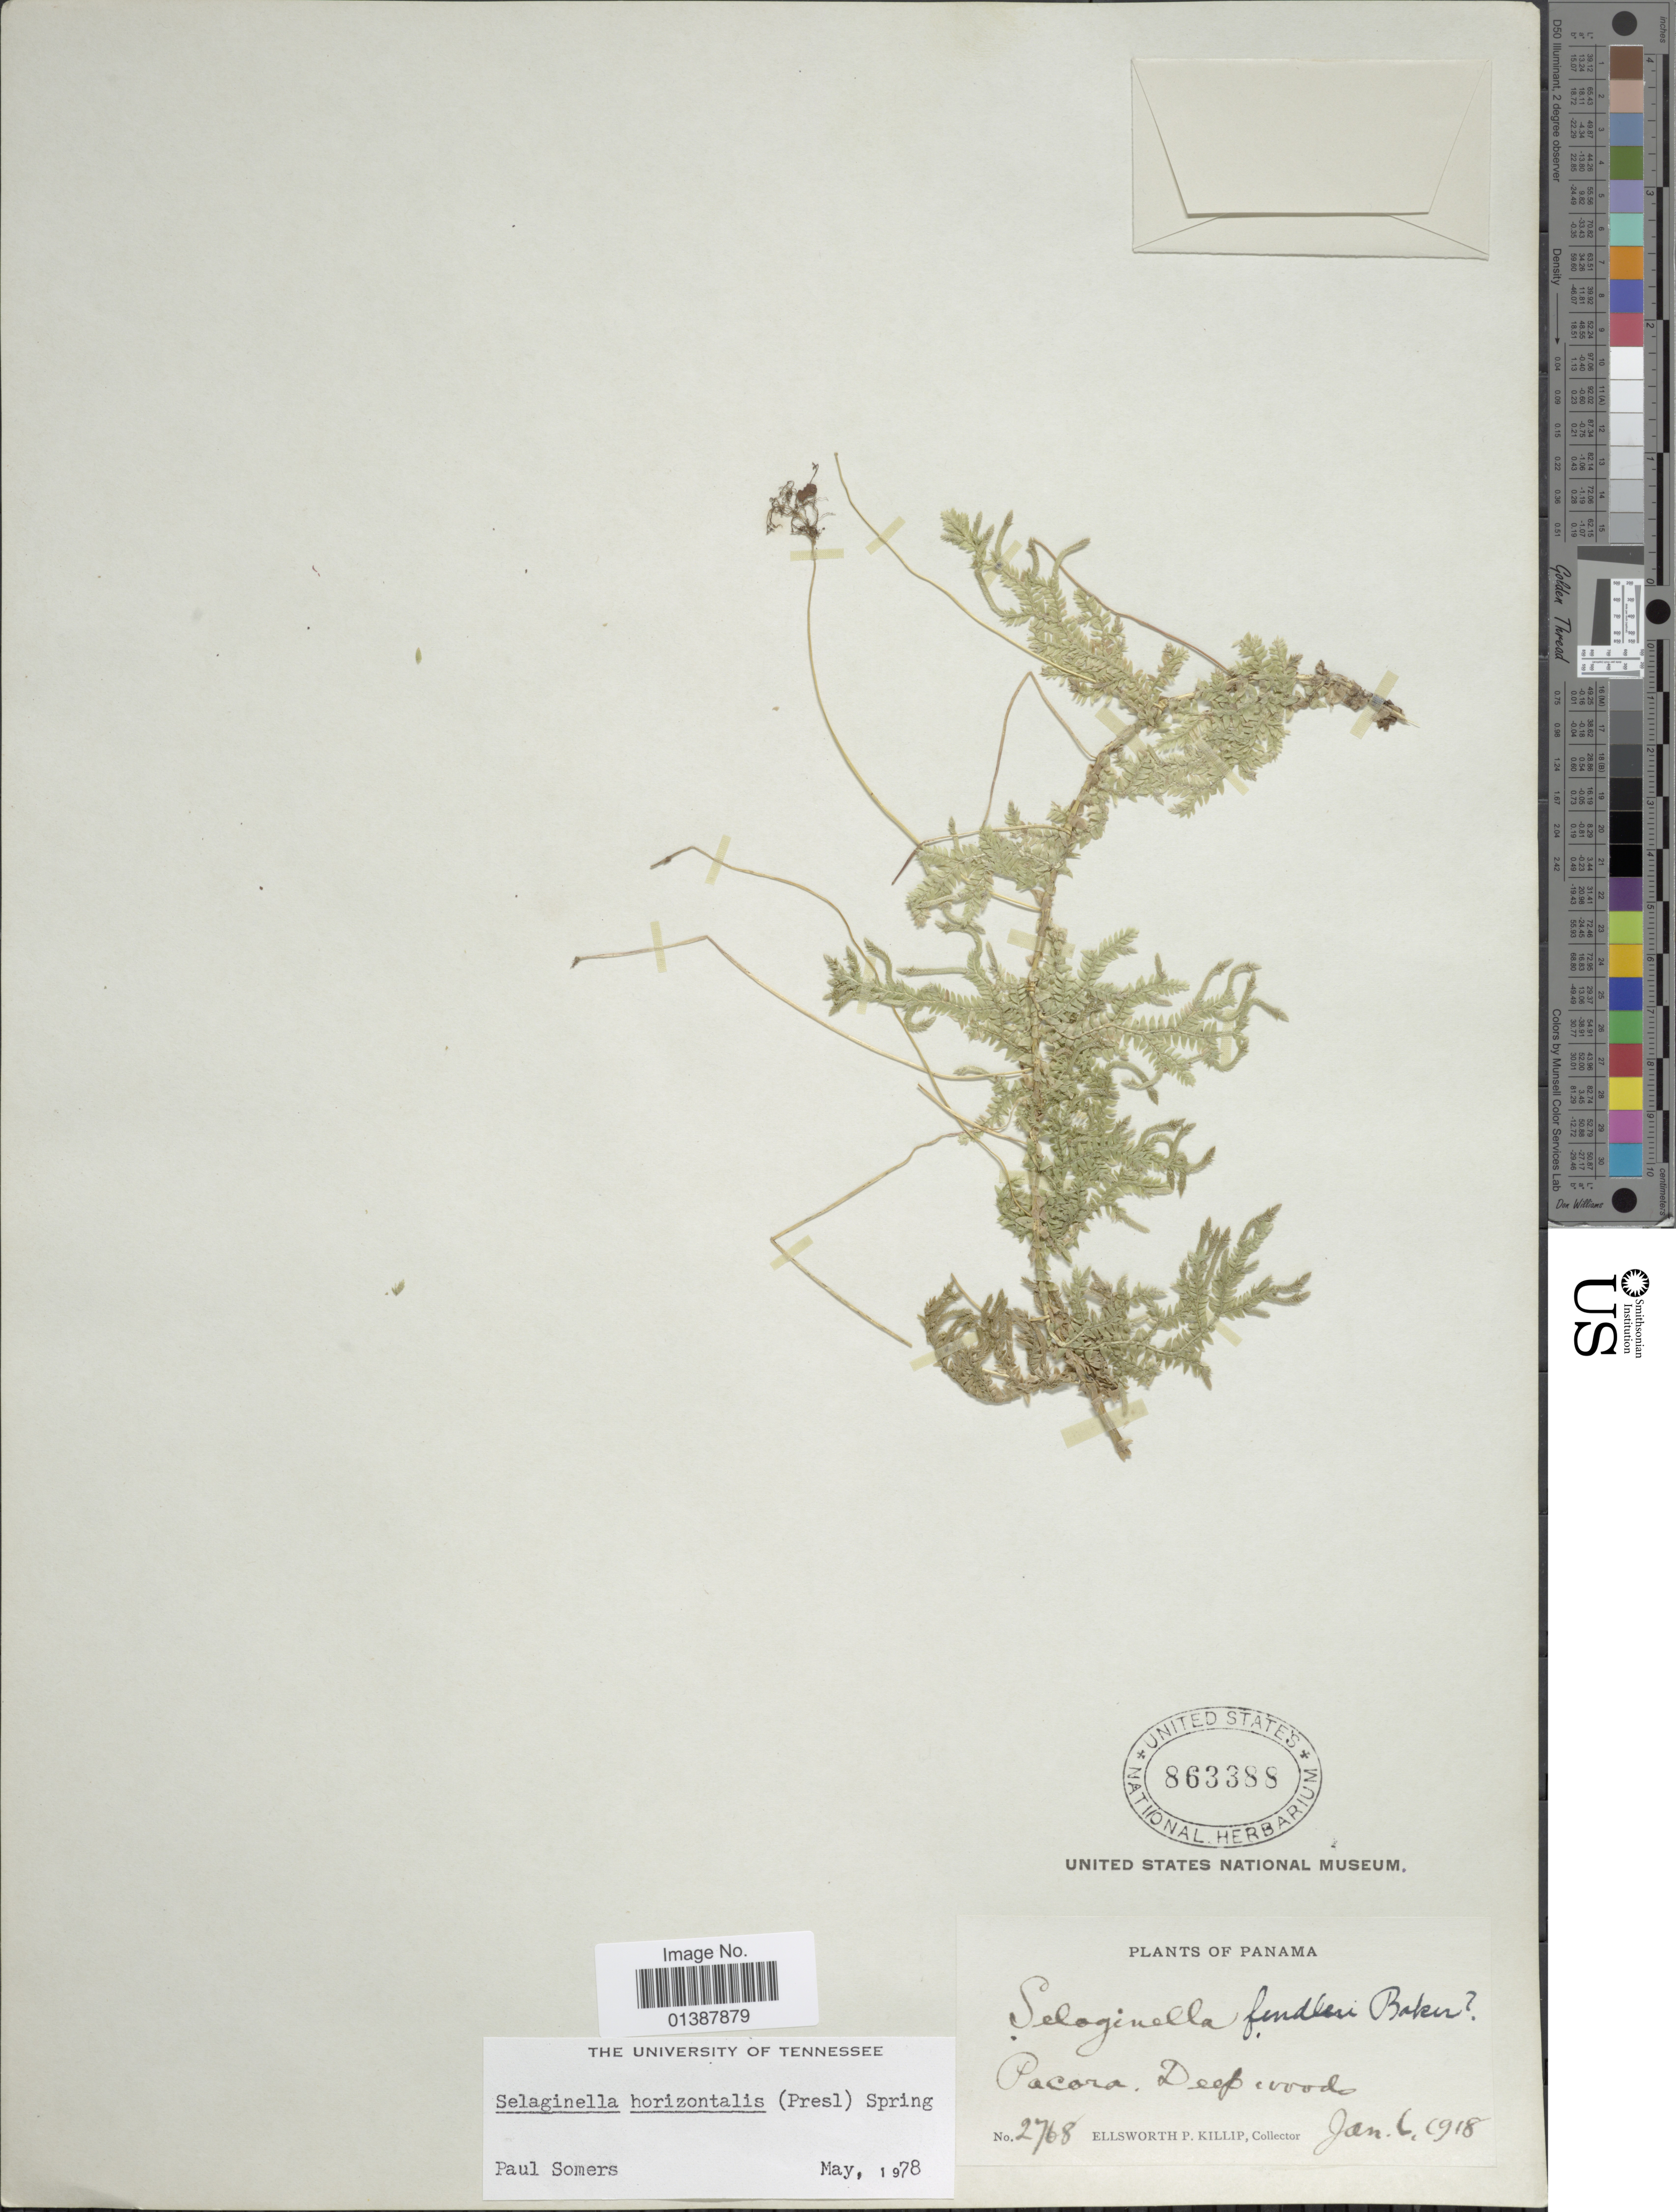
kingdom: Plantae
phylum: Tracheophyta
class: Lycopodiopsida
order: Selaginellales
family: Selaginellaceae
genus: Selaginella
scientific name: Selaginella horizontalis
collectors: E. P. Killip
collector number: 2768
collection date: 1918-01-06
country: Panama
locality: Pacora. Deep wood.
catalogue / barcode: US 863388